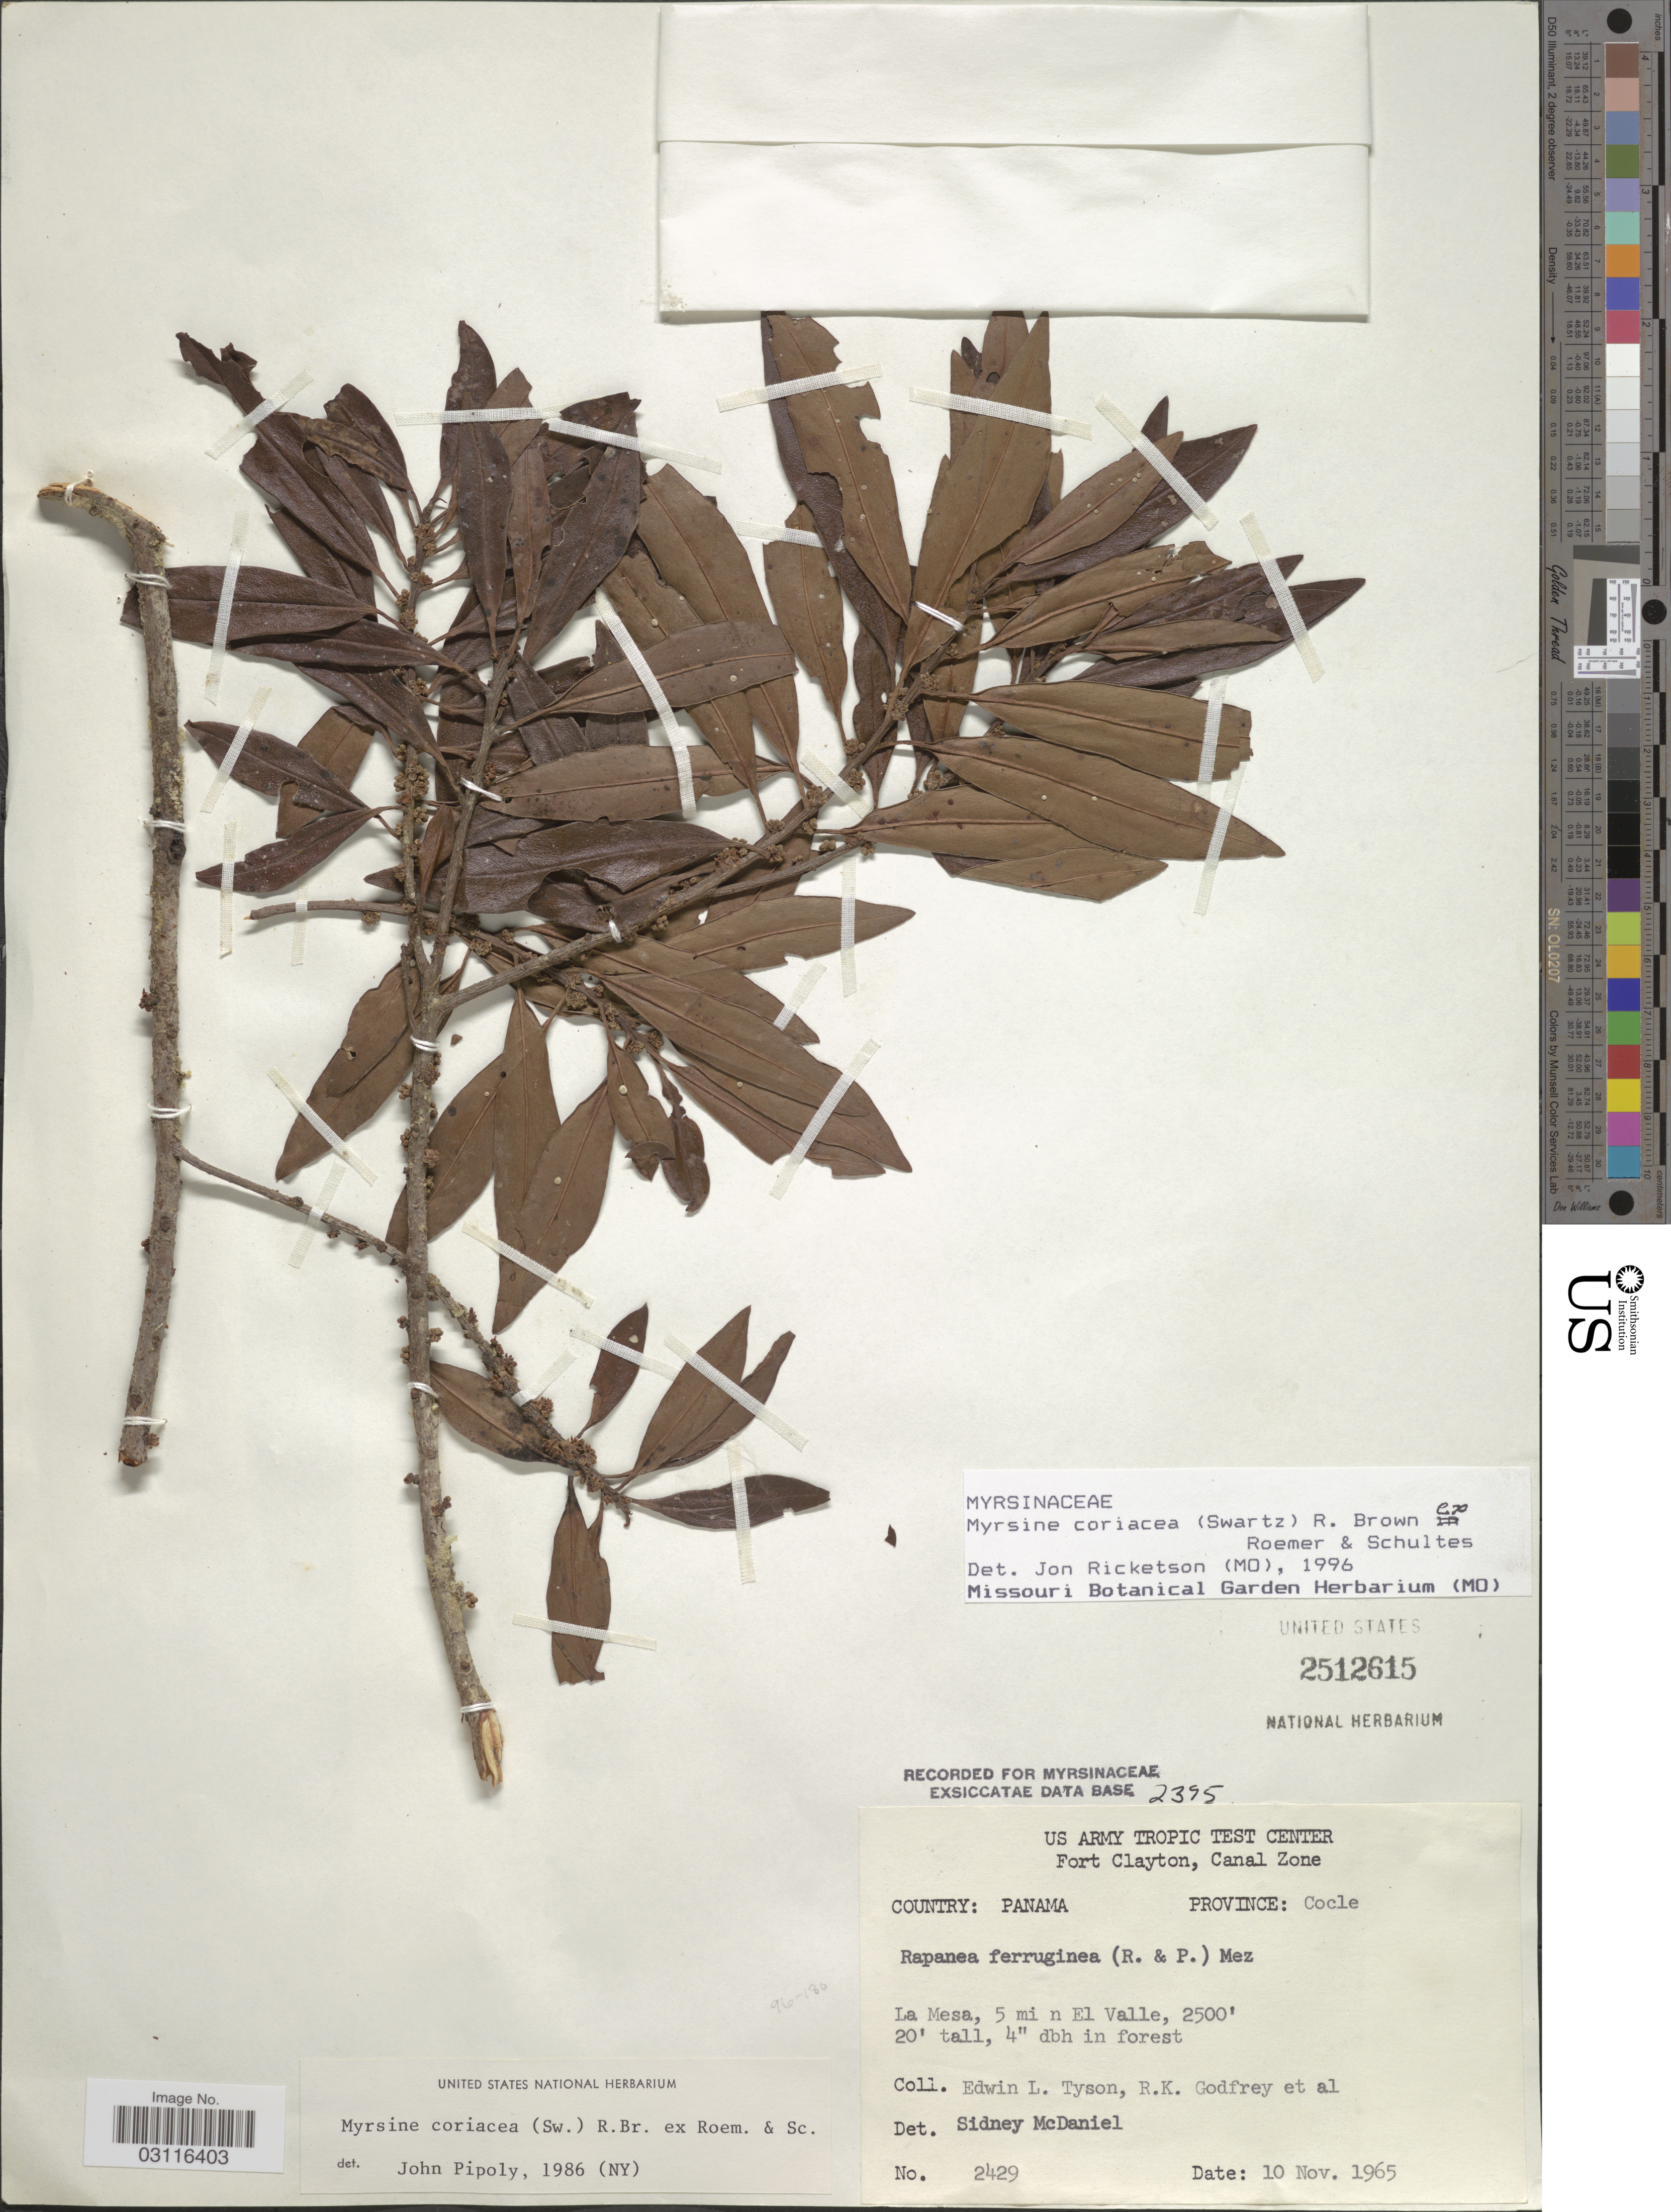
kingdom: Plantae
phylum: Tracheophyta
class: Magnoliopsida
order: Ericales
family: Primulaceae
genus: Myrsine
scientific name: Myrsine coriacea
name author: (Sw.) R. Br. ex Roem. & Schult.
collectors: E. L. Tyson, R. K. Godfrey & et al.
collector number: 2429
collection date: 1965-11-10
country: Panama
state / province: Coclé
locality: La Mesa, 5 mi n El Valle.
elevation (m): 762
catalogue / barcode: US 2512615